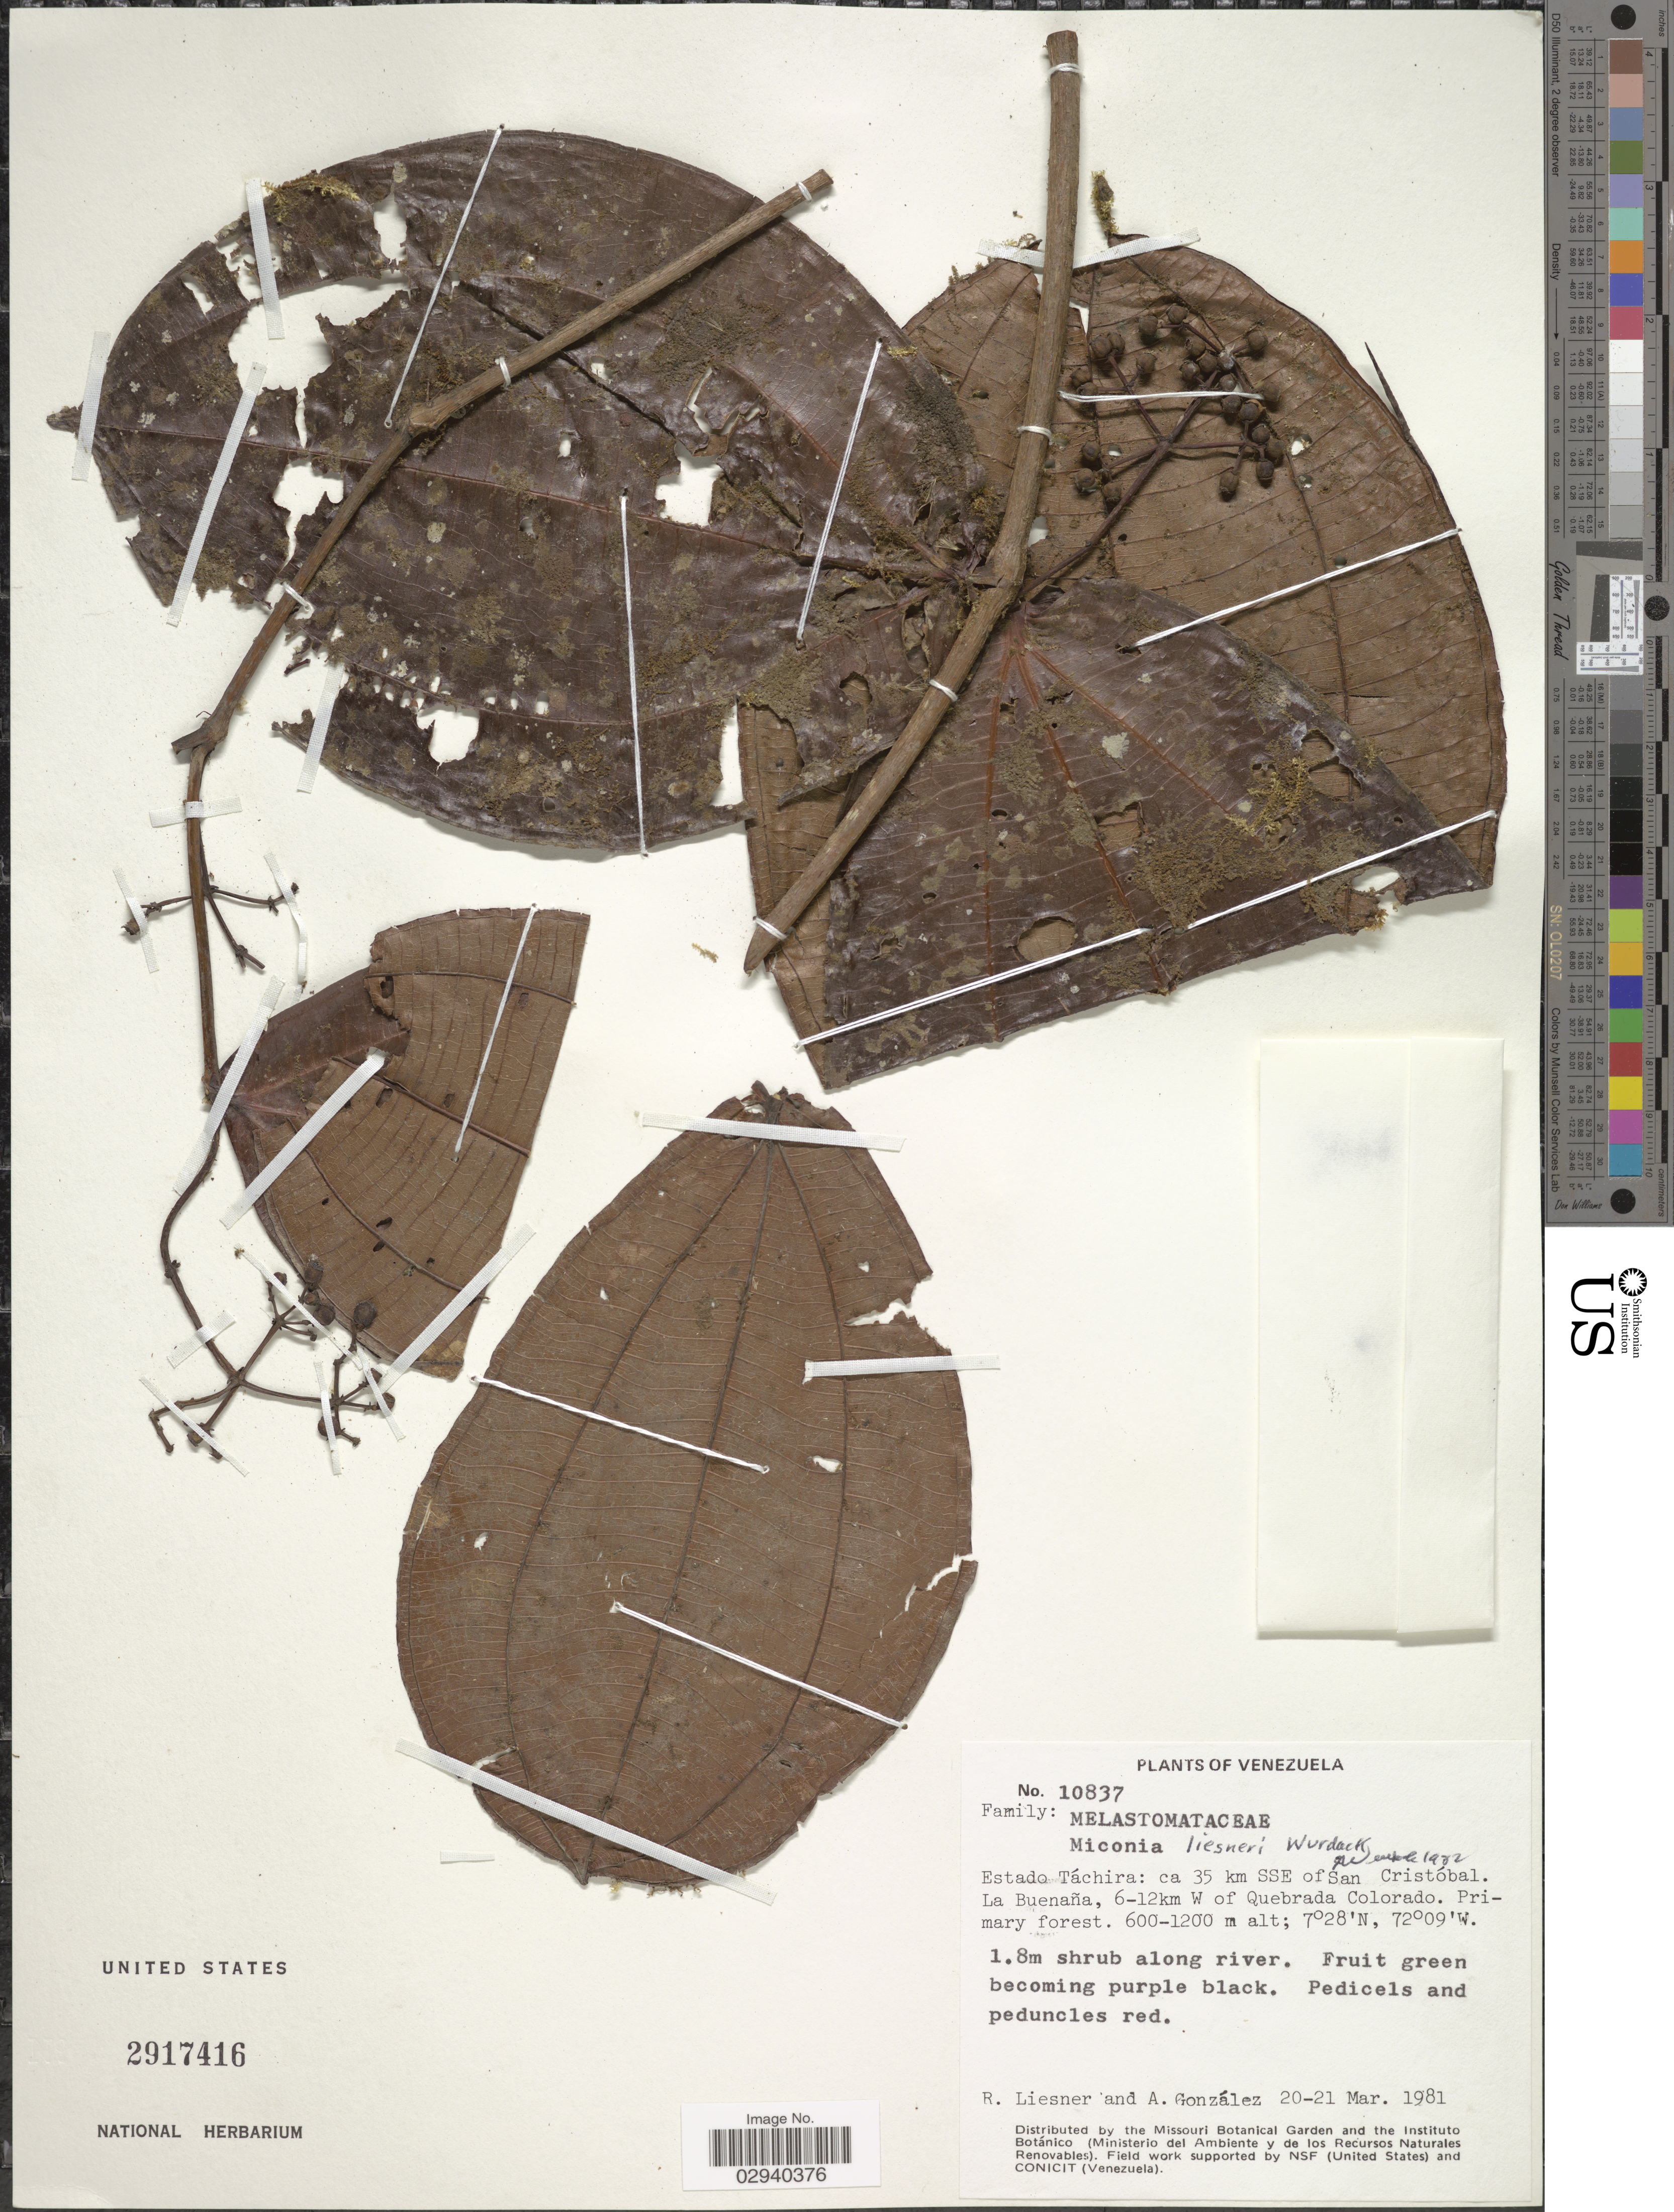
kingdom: Plantae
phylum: Tracheophyta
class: Magnoliopsida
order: Myrtales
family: Melastomataceae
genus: Miconia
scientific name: Miconia liesneri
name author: Wurdack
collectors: R. L. Liesner & A. C. González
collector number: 10837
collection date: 1981-03-20/1981-03-21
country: Venezuela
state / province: Tachira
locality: Ca 35 km SSE of San Cristóbal. La Buenaña, 6-12km W of Quebrada Colorado.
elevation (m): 600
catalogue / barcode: US 2917416